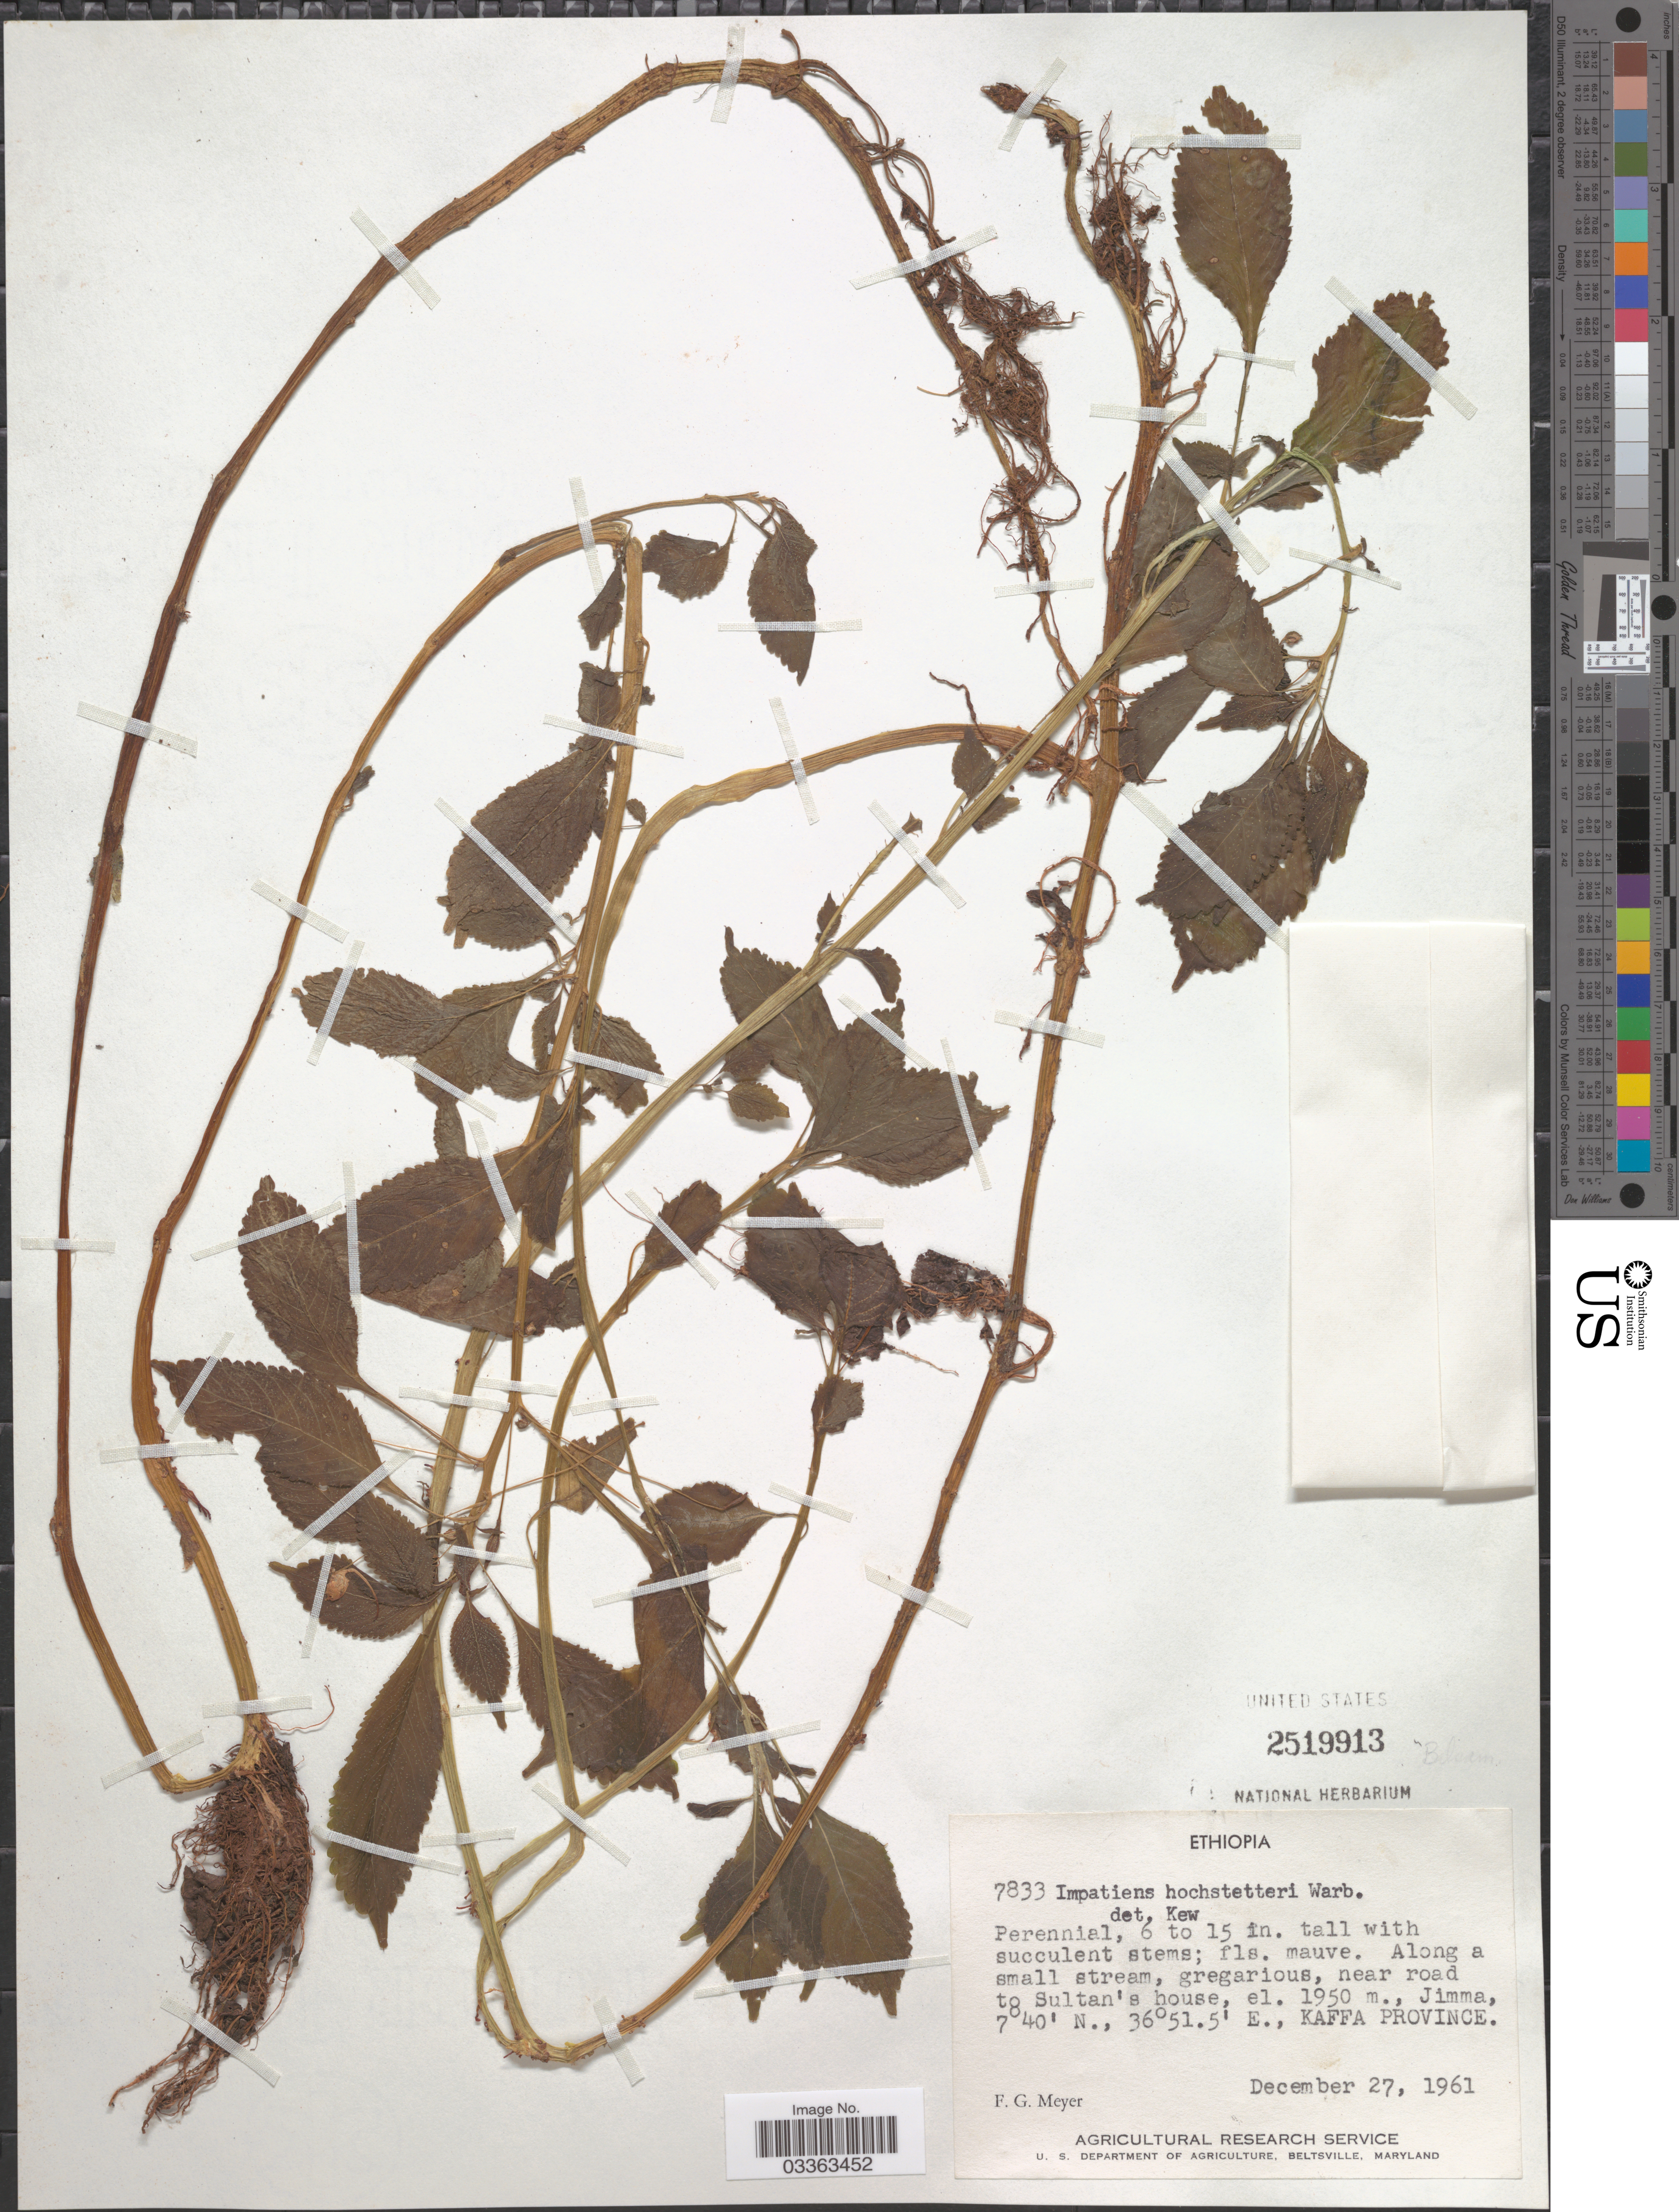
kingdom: Plantae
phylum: Tracheophyta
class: Magnoliopsida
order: Ericales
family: Balsaminaceae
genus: Impatiens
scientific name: Impatiens hochstetteri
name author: Warb.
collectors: F. G. Meyer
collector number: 7833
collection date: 1961-12-27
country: Ethiopia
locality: Near road to Sultan's house, Jimma, Kaffa Province.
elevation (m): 1950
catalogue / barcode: US 2519913